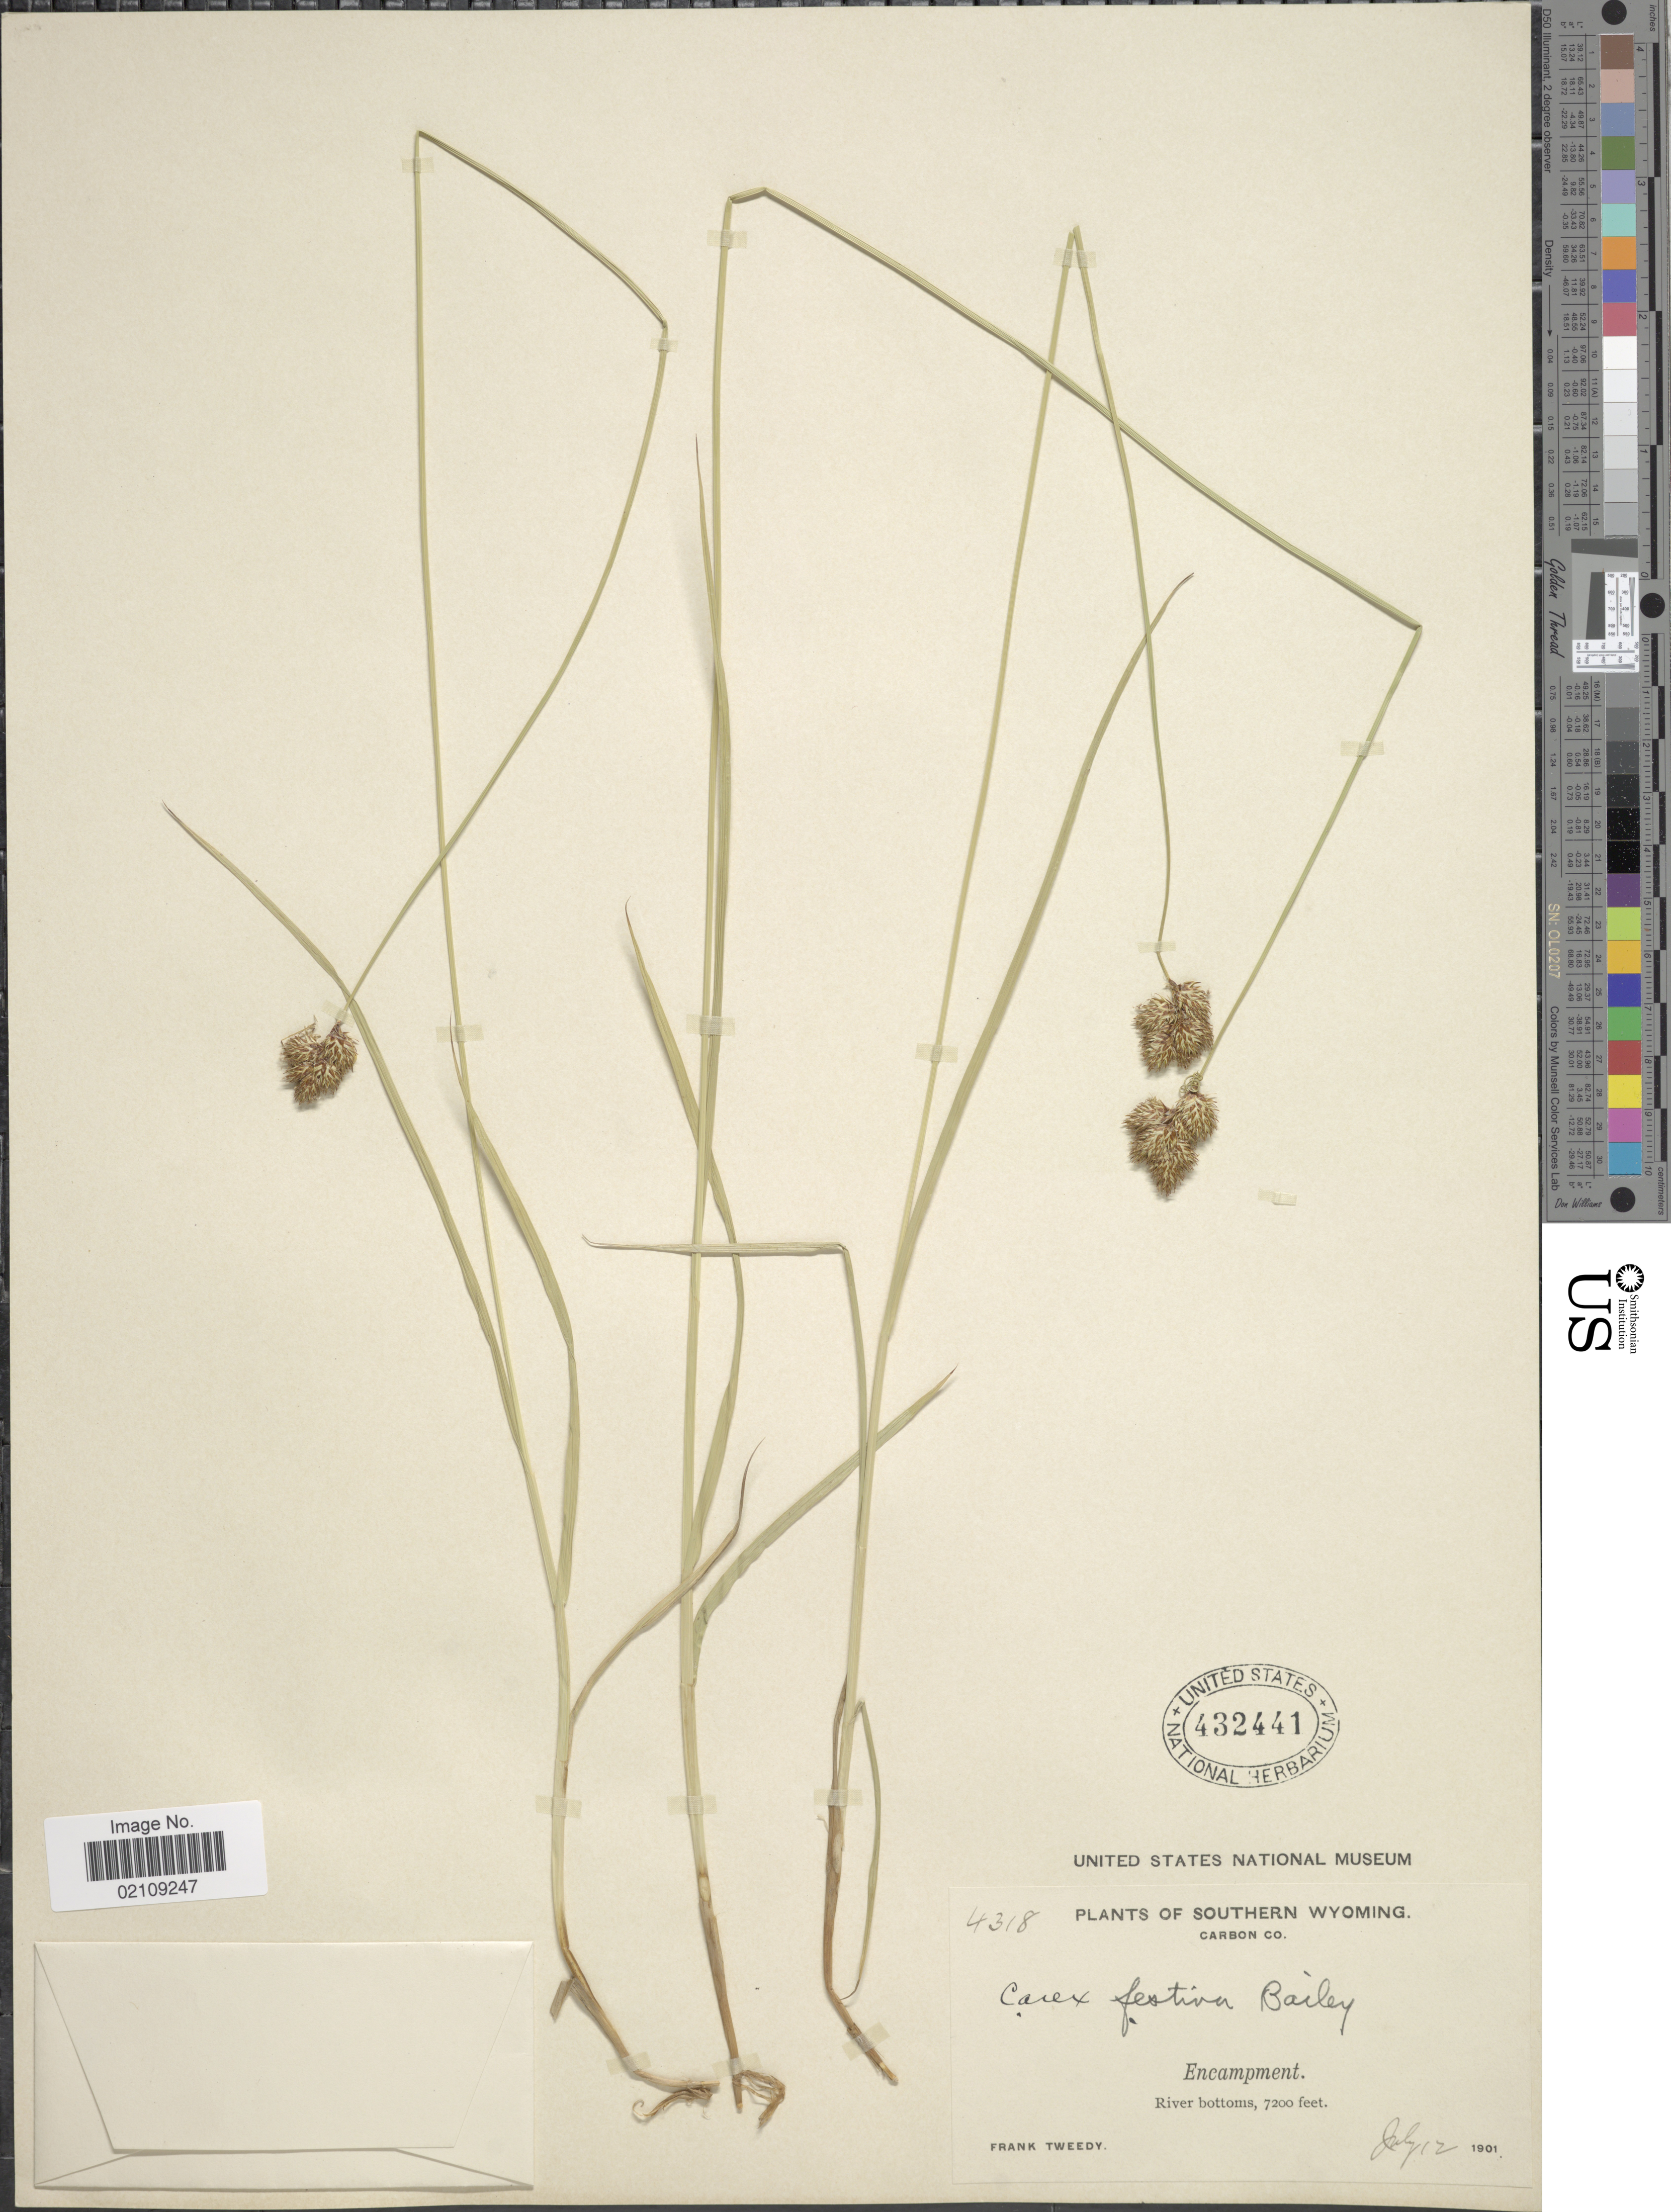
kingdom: Plantae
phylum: Tracheophyta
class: Liliopsida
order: Poales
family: Cyperaceae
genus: Carex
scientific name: Carex microptera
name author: Mack.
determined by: Strong, Mark T., (BOT), Smithsonian Institution - National Museum of Natural History (UNITED STATES)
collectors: F. Tweedy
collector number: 4318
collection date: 1901-07-12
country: United States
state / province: Wyoming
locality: Southern Co, Carbon Co, Encampment, River bottoms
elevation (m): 2195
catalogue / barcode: US 432441